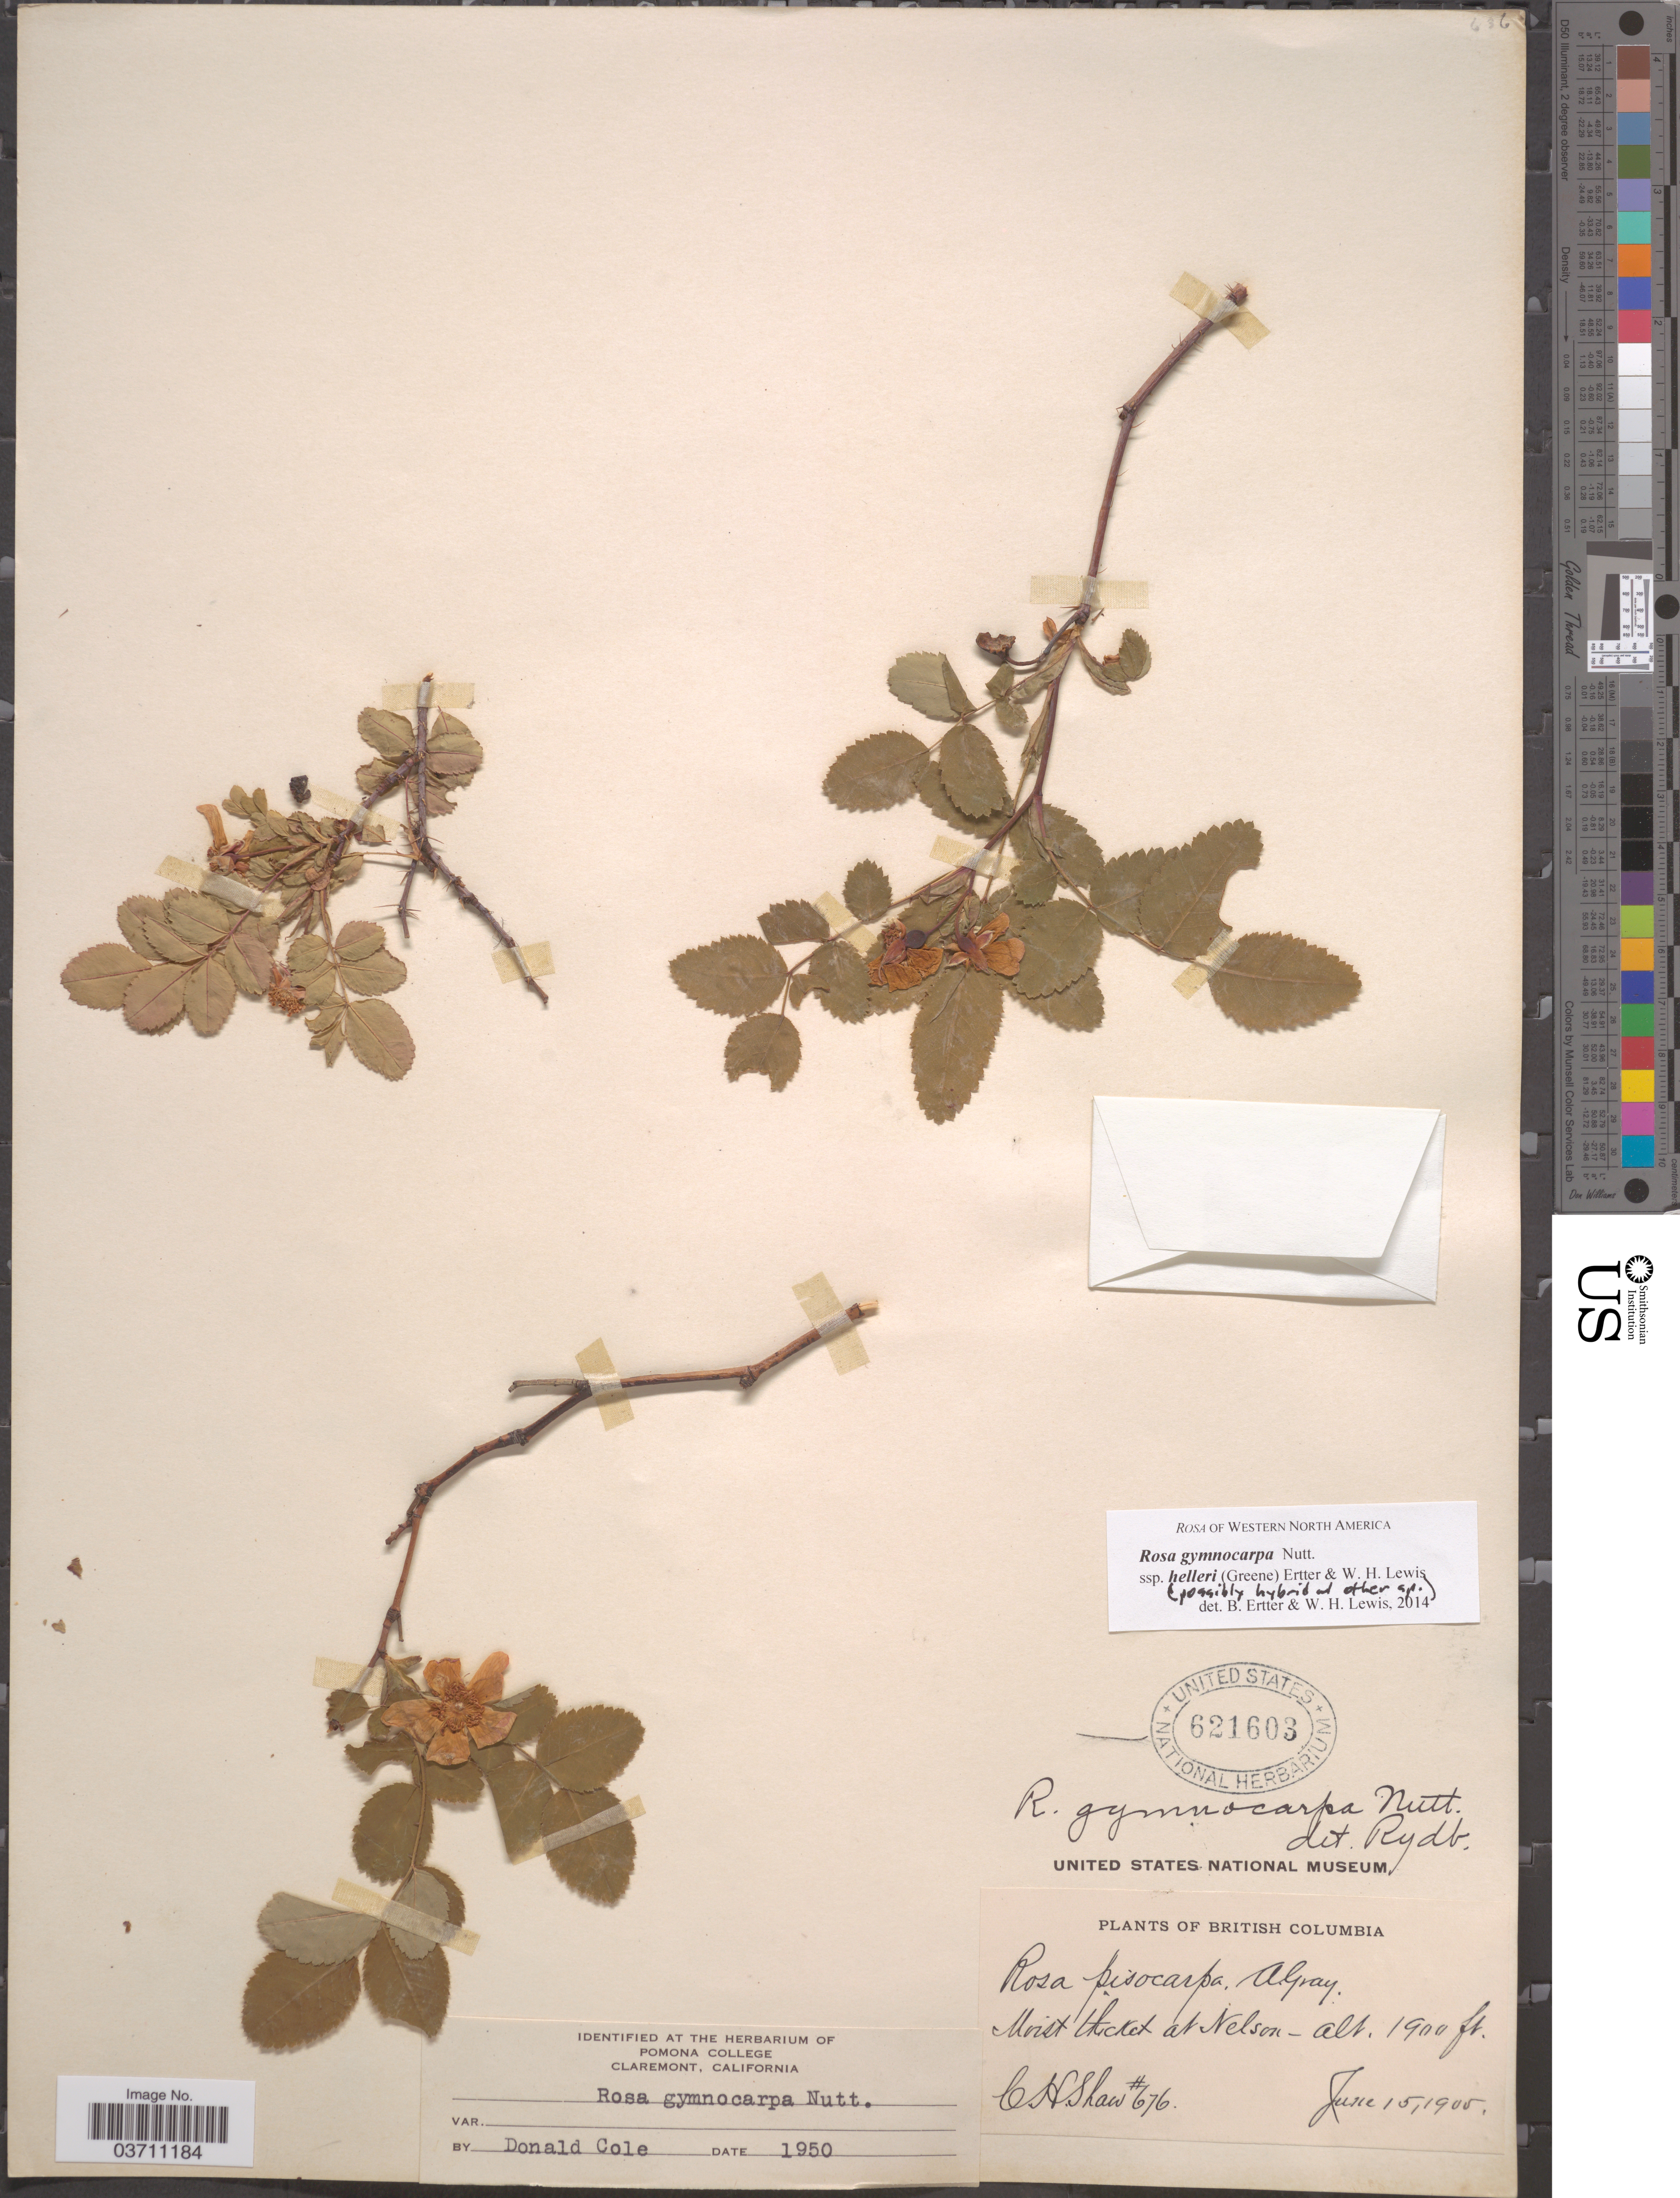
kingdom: Plantae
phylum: Tracheophyta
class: Magnoliopsida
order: Rosales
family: Rosaceae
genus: Rosa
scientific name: Rosa gymnocarpa subsp. helleri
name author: (Greene) Ertter & W.H. Lewis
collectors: C. H. Shaw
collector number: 676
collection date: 1905-06-15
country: Canada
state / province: British Columbia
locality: At Nelson.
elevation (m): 579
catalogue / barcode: US 621603